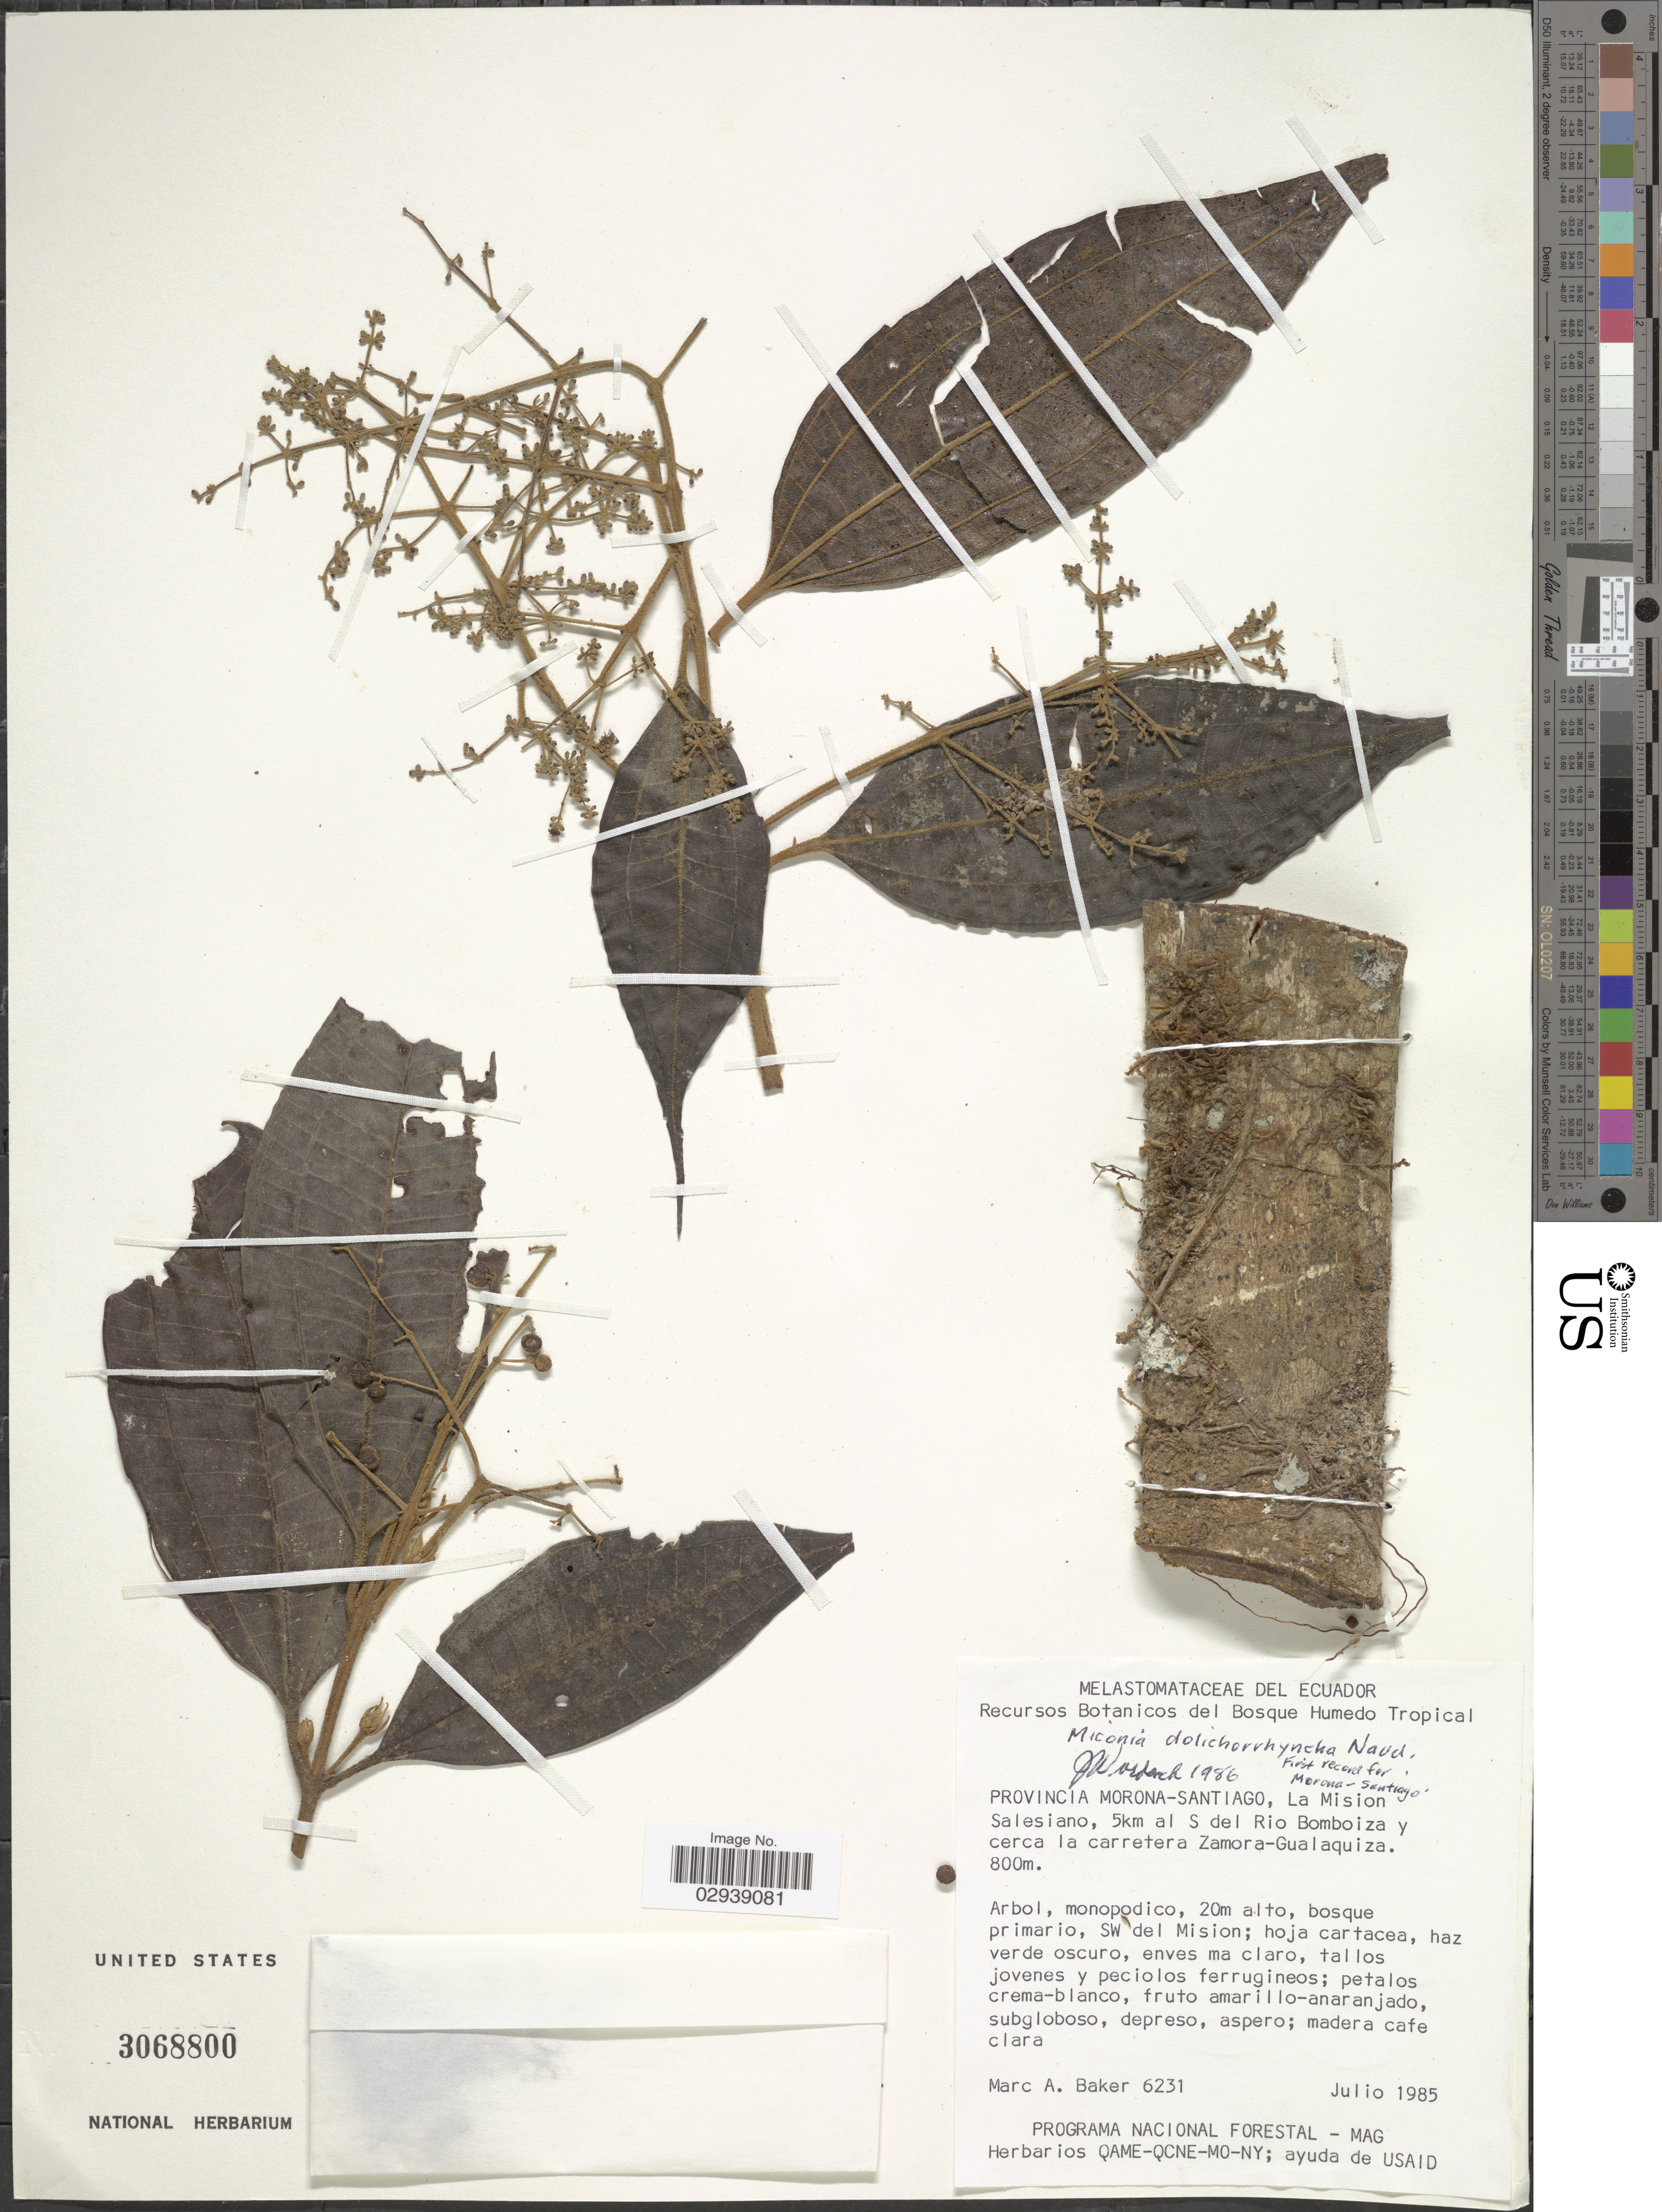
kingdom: Plantae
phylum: Tracheophyta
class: Magnoliopsida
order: Myrtales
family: Melastomataceae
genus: Miconia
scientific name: Miconia dolichorrhyncha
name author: Naudin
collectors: M. A. Baker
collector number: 6231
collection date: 1985-07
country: Ecuador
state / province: Morona-Santiago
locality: La Mision Salesiano, 5km al S del Rio Bomboiza y cerca la carretera Zamora-Gualaquiza.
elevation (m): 800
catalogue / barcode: US 3068800